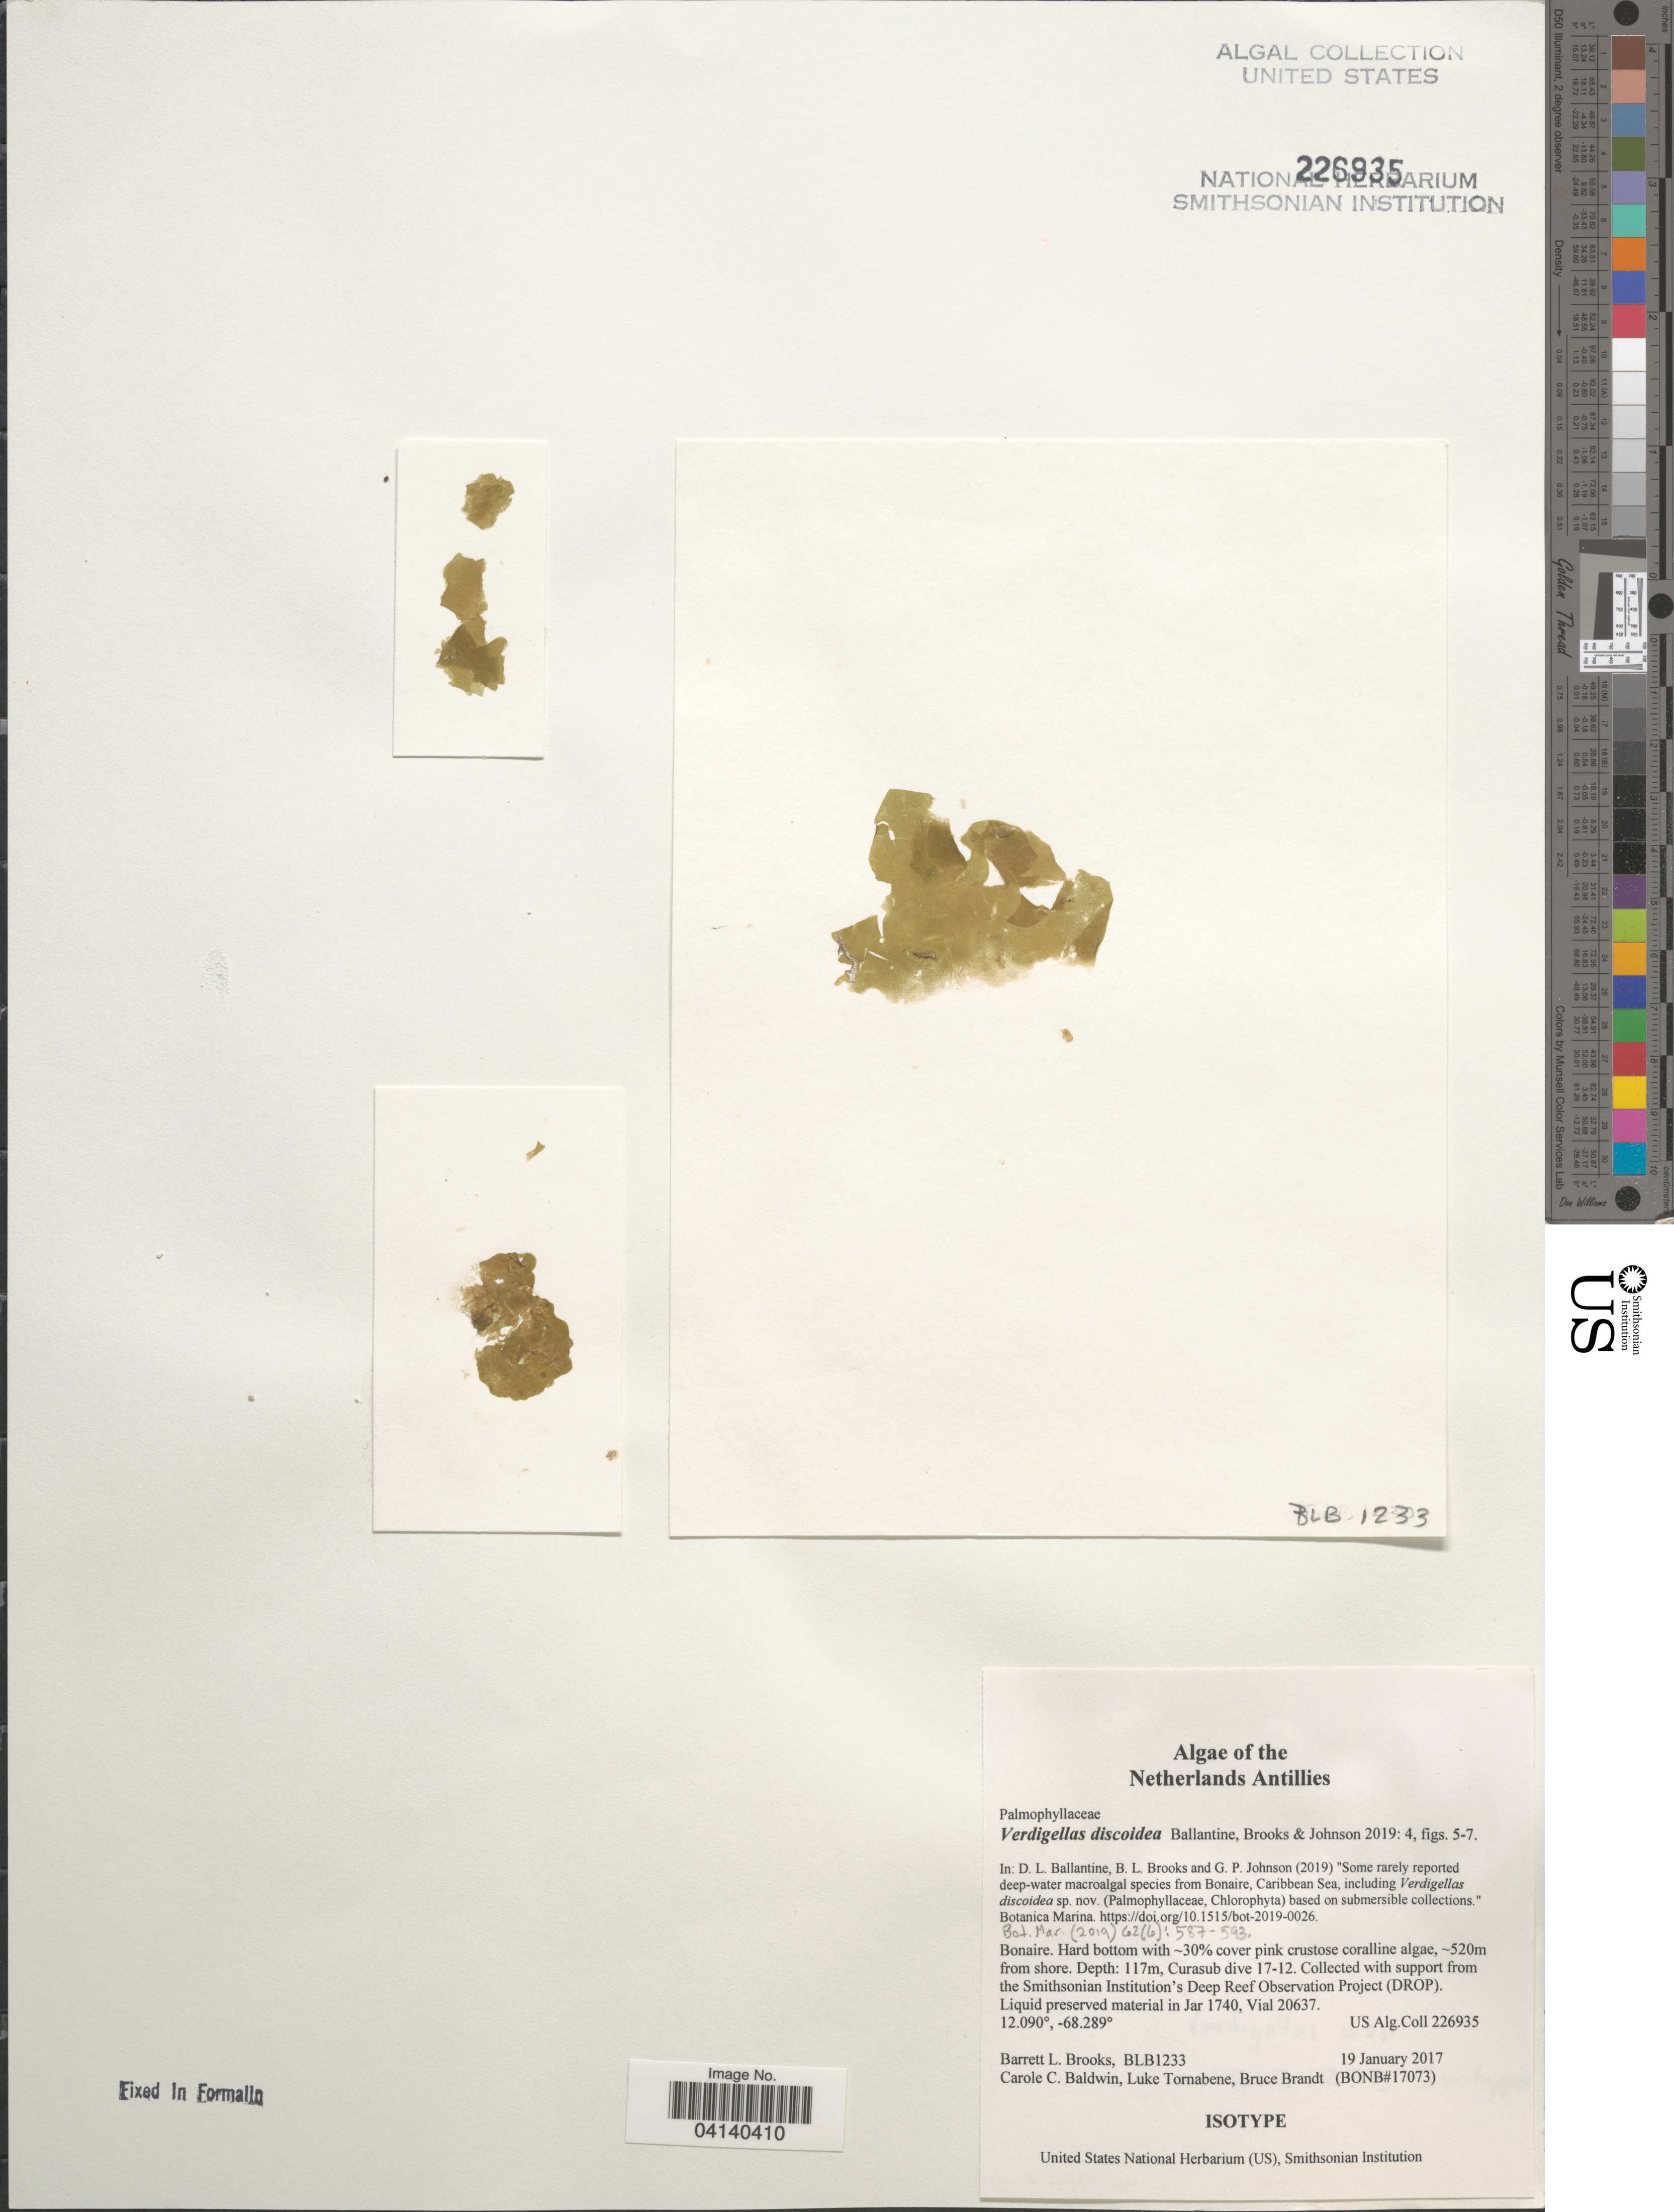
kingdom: Plantae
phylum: Chlorophyta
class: Prasinophyceae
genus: Verdigellas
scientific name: Verdigellas discoidea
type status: Isotype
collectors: B. Brooks, C. C. Baldwin, L. Tornabene & B. Brandt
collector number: BLB1233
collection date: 2017-01-19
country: Netherlands Antilles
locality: Bonaire.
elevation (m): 520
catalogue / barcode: US 226935